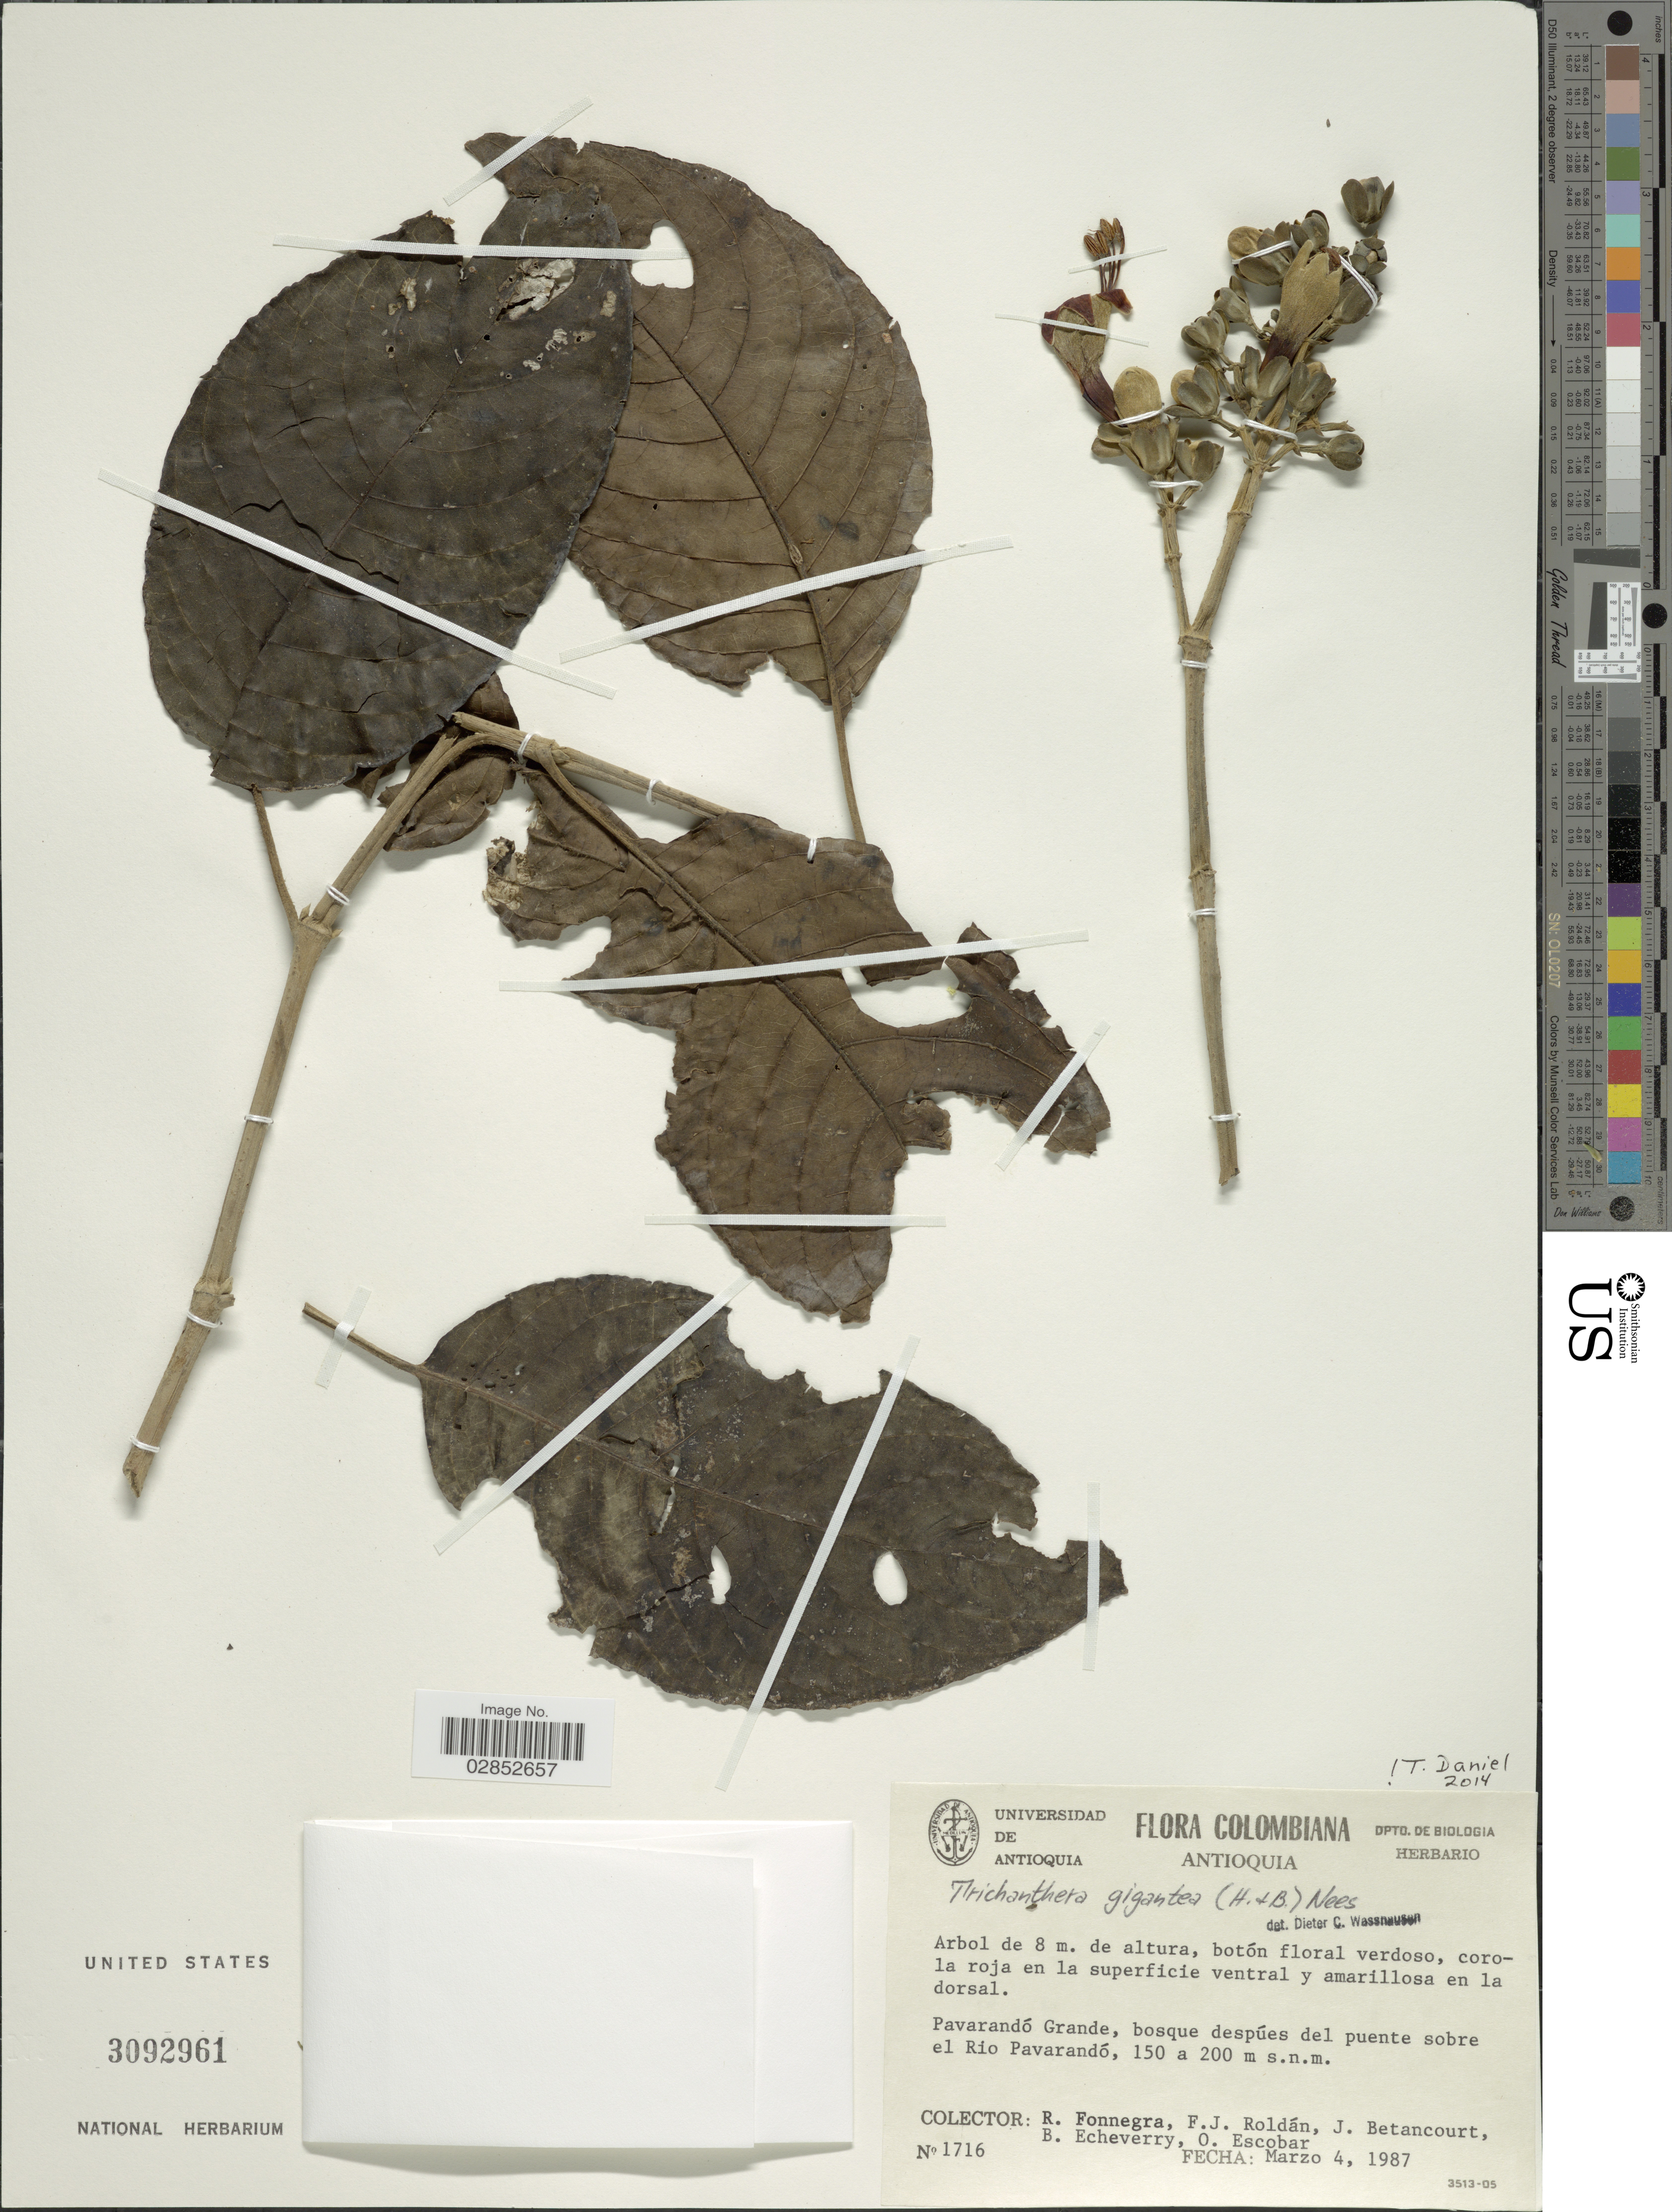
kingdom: Plantae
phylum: Tracheophyta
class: Magnoliopsida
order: Lamiales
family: Acanthaceae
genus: Trichanthera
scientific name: Trichanthera gigantea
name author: (Bonpl.) Nees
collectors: R. Fonnegra, F. J. Roldán, J. Betancourt, B. Echeverry & O. Escobar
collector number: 1716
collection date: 1987-03-04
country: Colombia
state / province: Antioquia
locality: Pavarandó Grande, bosque despúes del puente sobre el Rio Pavarandó.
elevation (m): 150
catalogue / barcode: US 3092961